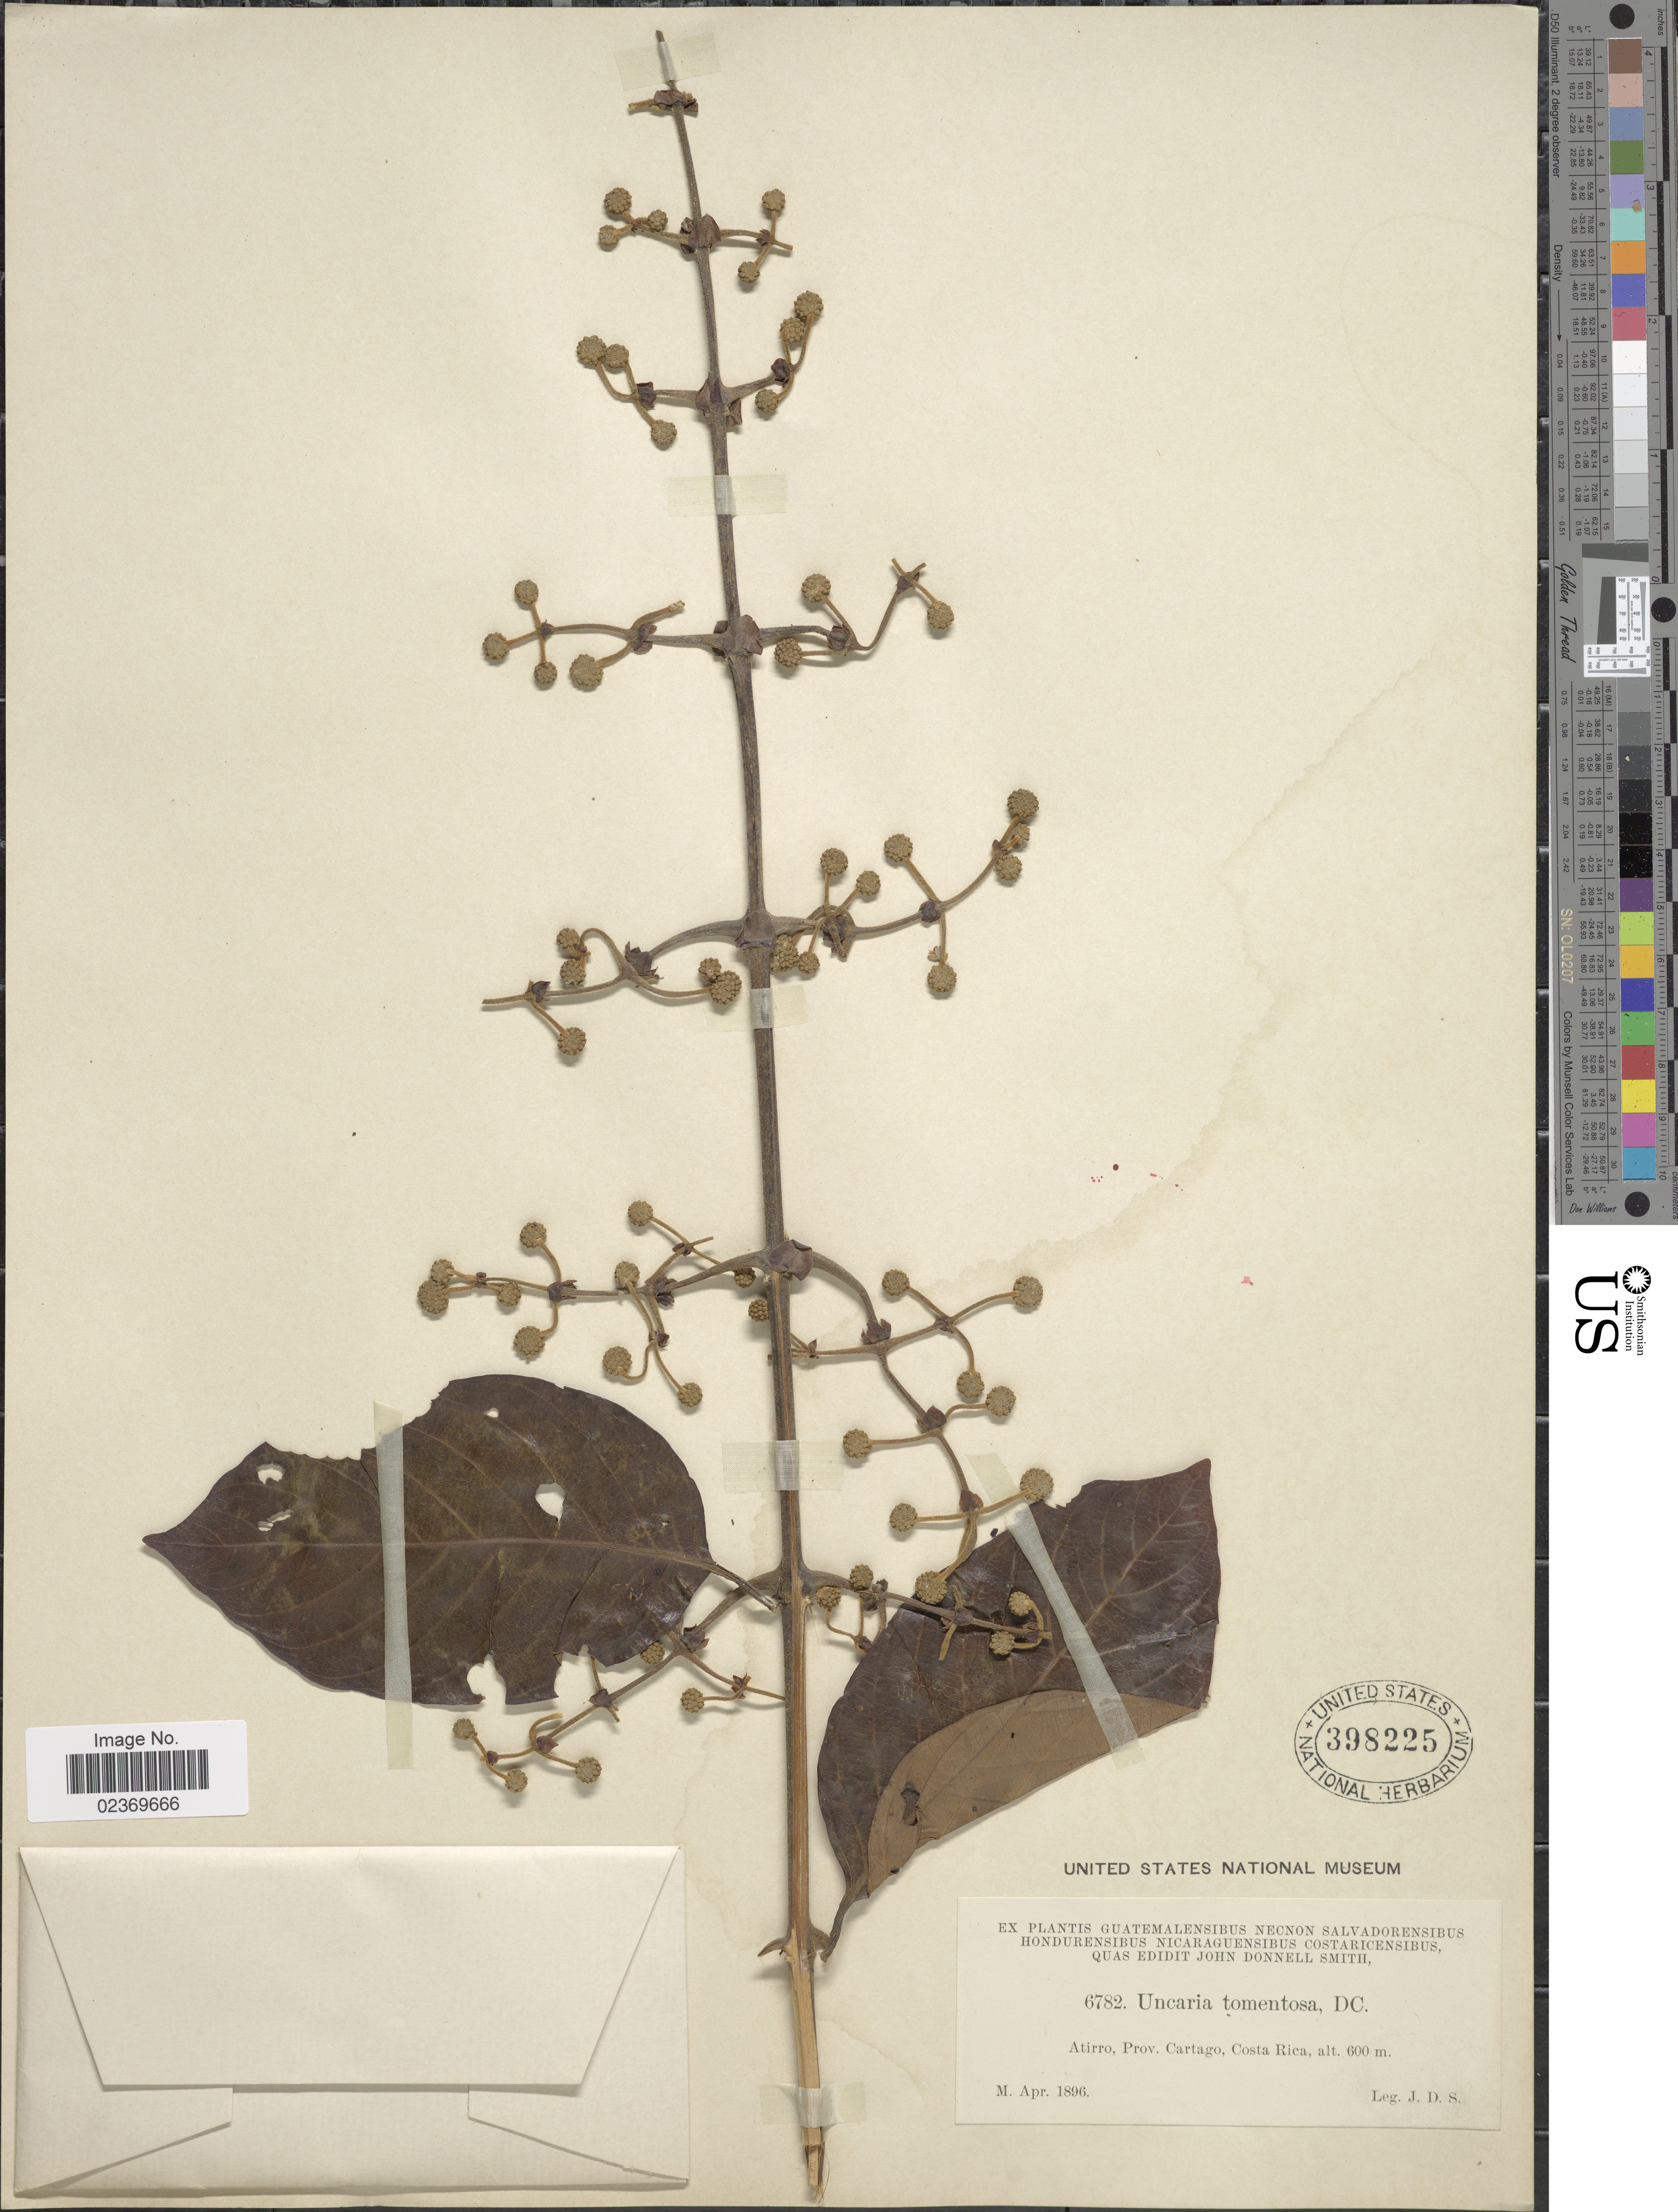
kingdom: Plantae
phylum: Tracheophyta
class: Magnoliopsida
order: Gentianales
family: Rubiaceae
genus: Uncaria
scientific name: Uncaria tomentosa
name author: (Willd. ex Roem. & Schult.) DC.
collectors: J. Donnell Smith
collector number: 6782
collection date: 1896-04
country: Costa Rica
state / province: Cartago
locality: Atirro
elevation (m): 600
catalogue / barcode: US 398225